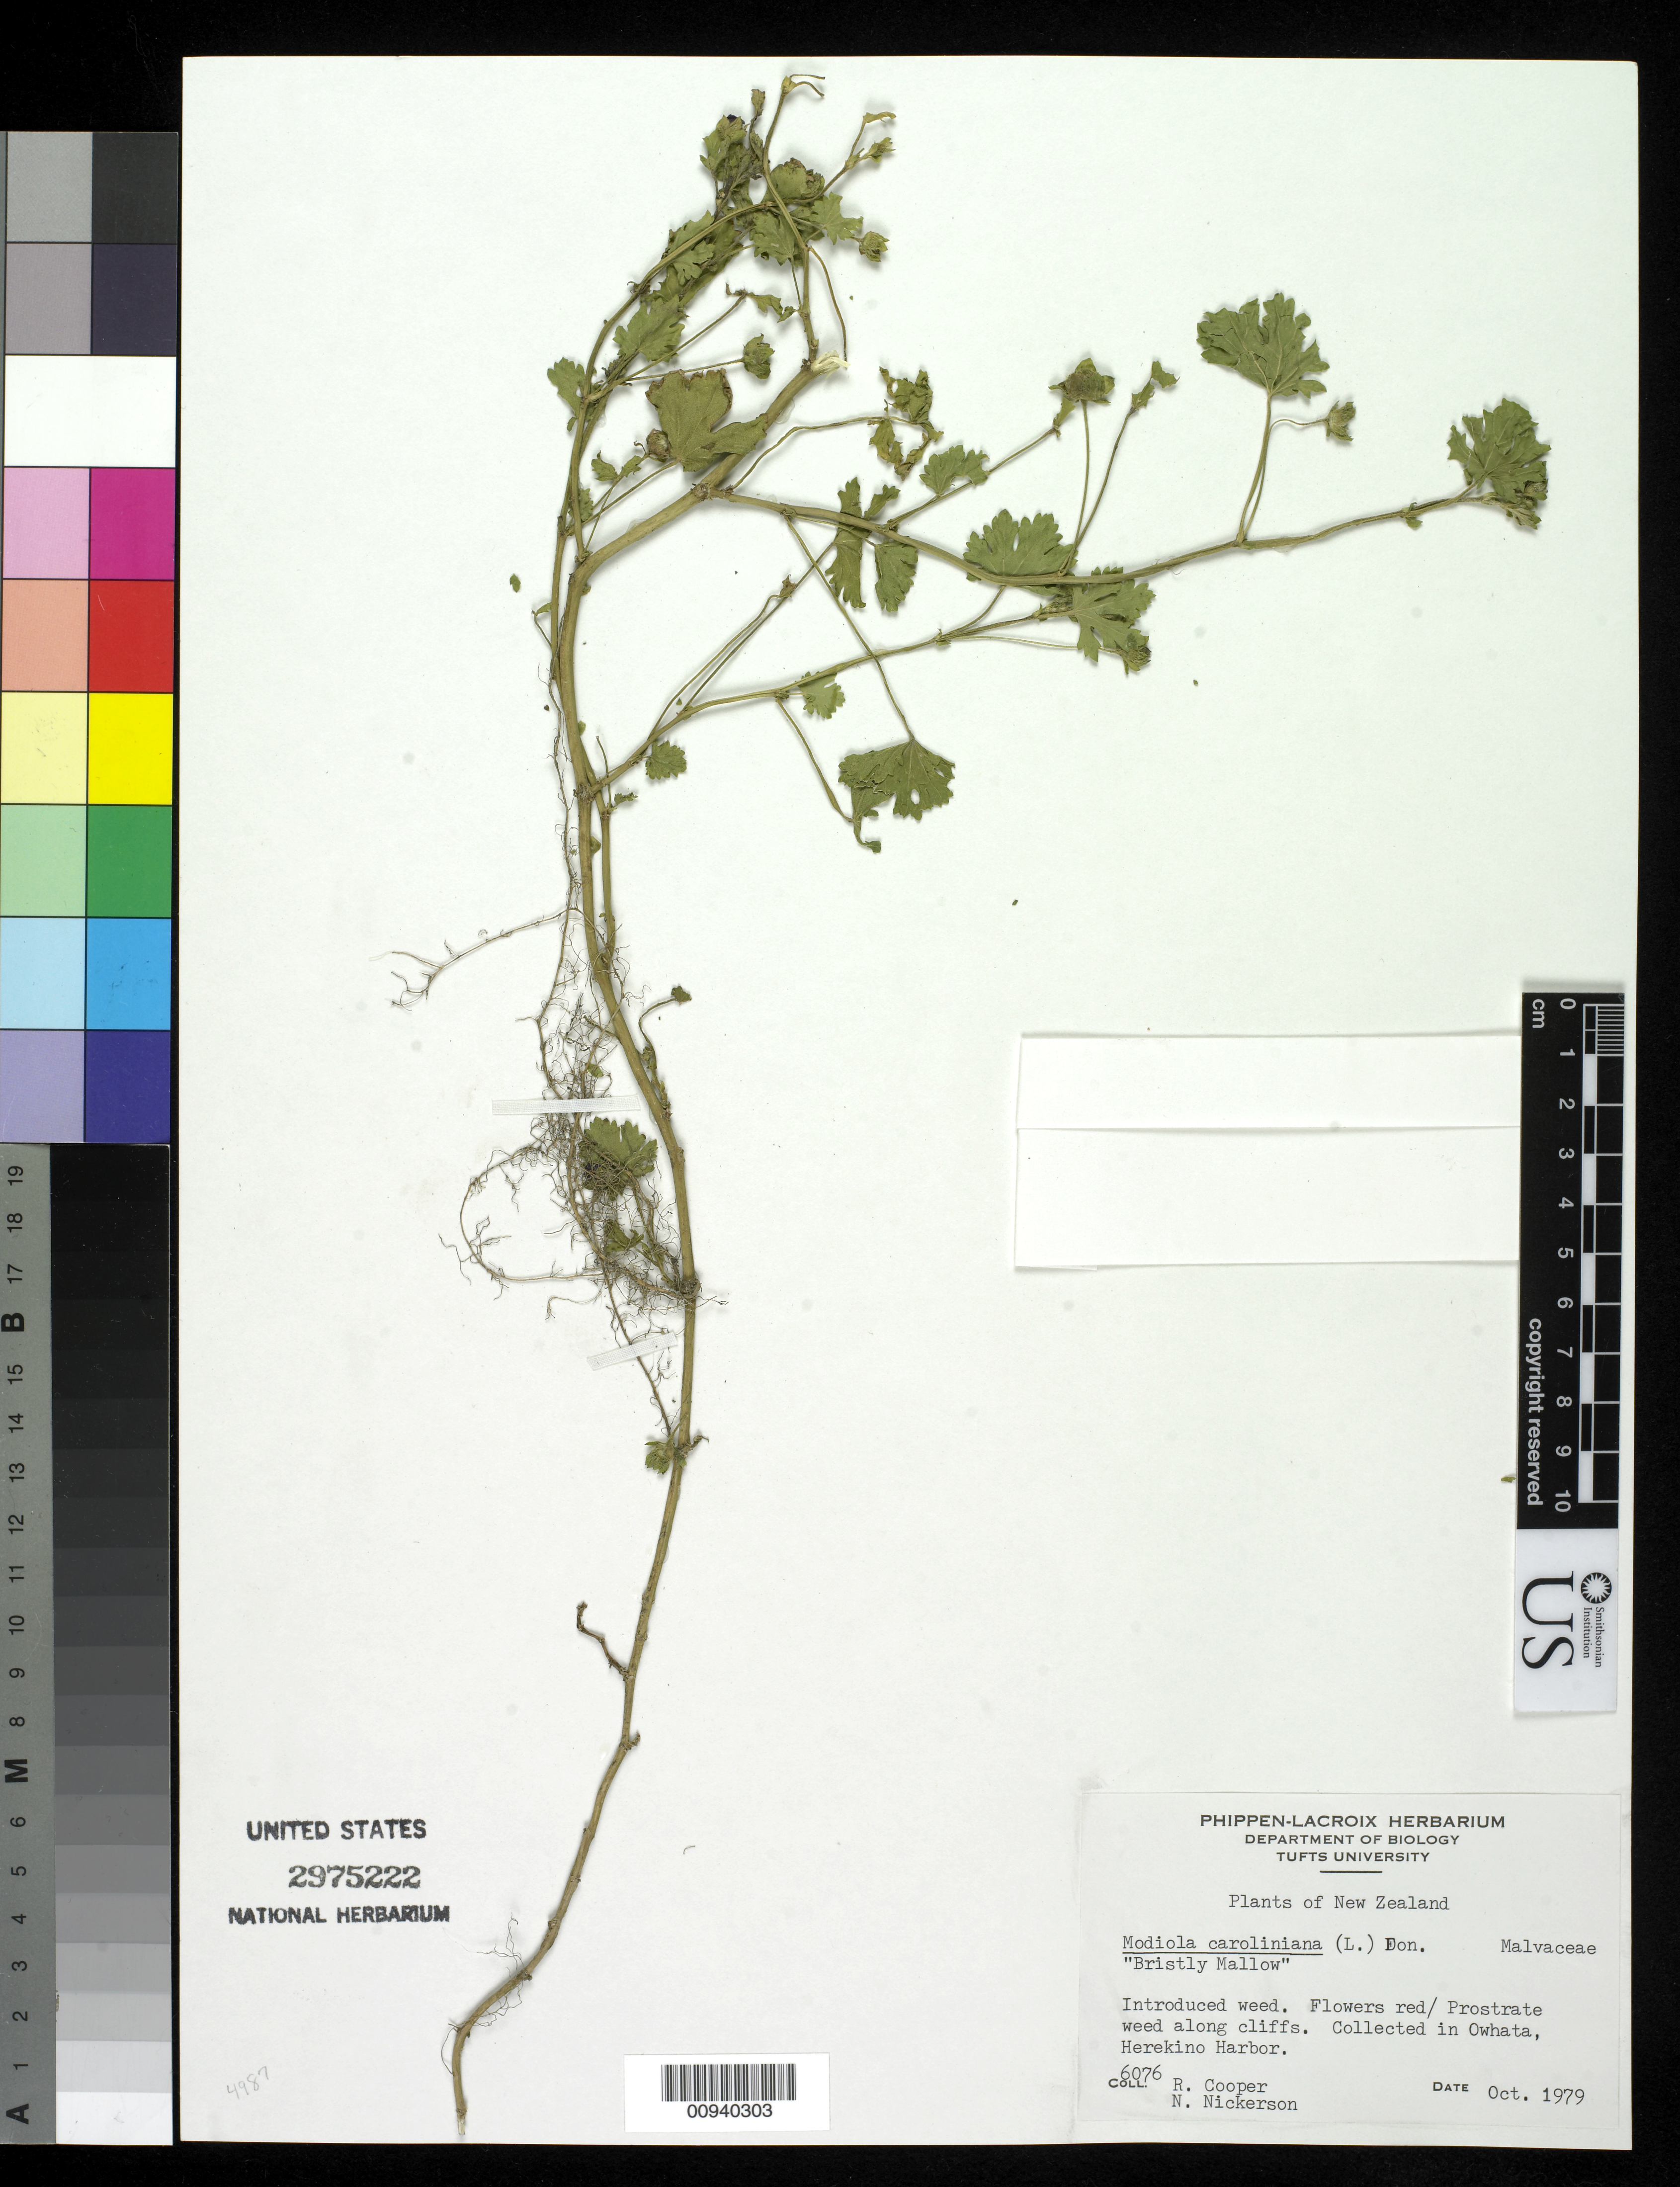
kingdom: Plantae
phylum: Tracheophyta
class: Magnoliopsida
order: Malvales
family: Malvaceae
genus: Modiola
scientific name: Modiola caroliniana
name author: (L.) G. Don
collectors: R. Cooper & N. Nickerson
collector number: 6076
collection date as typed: Oct 1979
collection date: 1979-10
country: New Zealand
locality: Owhata, Herekino Harbor.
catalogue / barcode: US 2975222